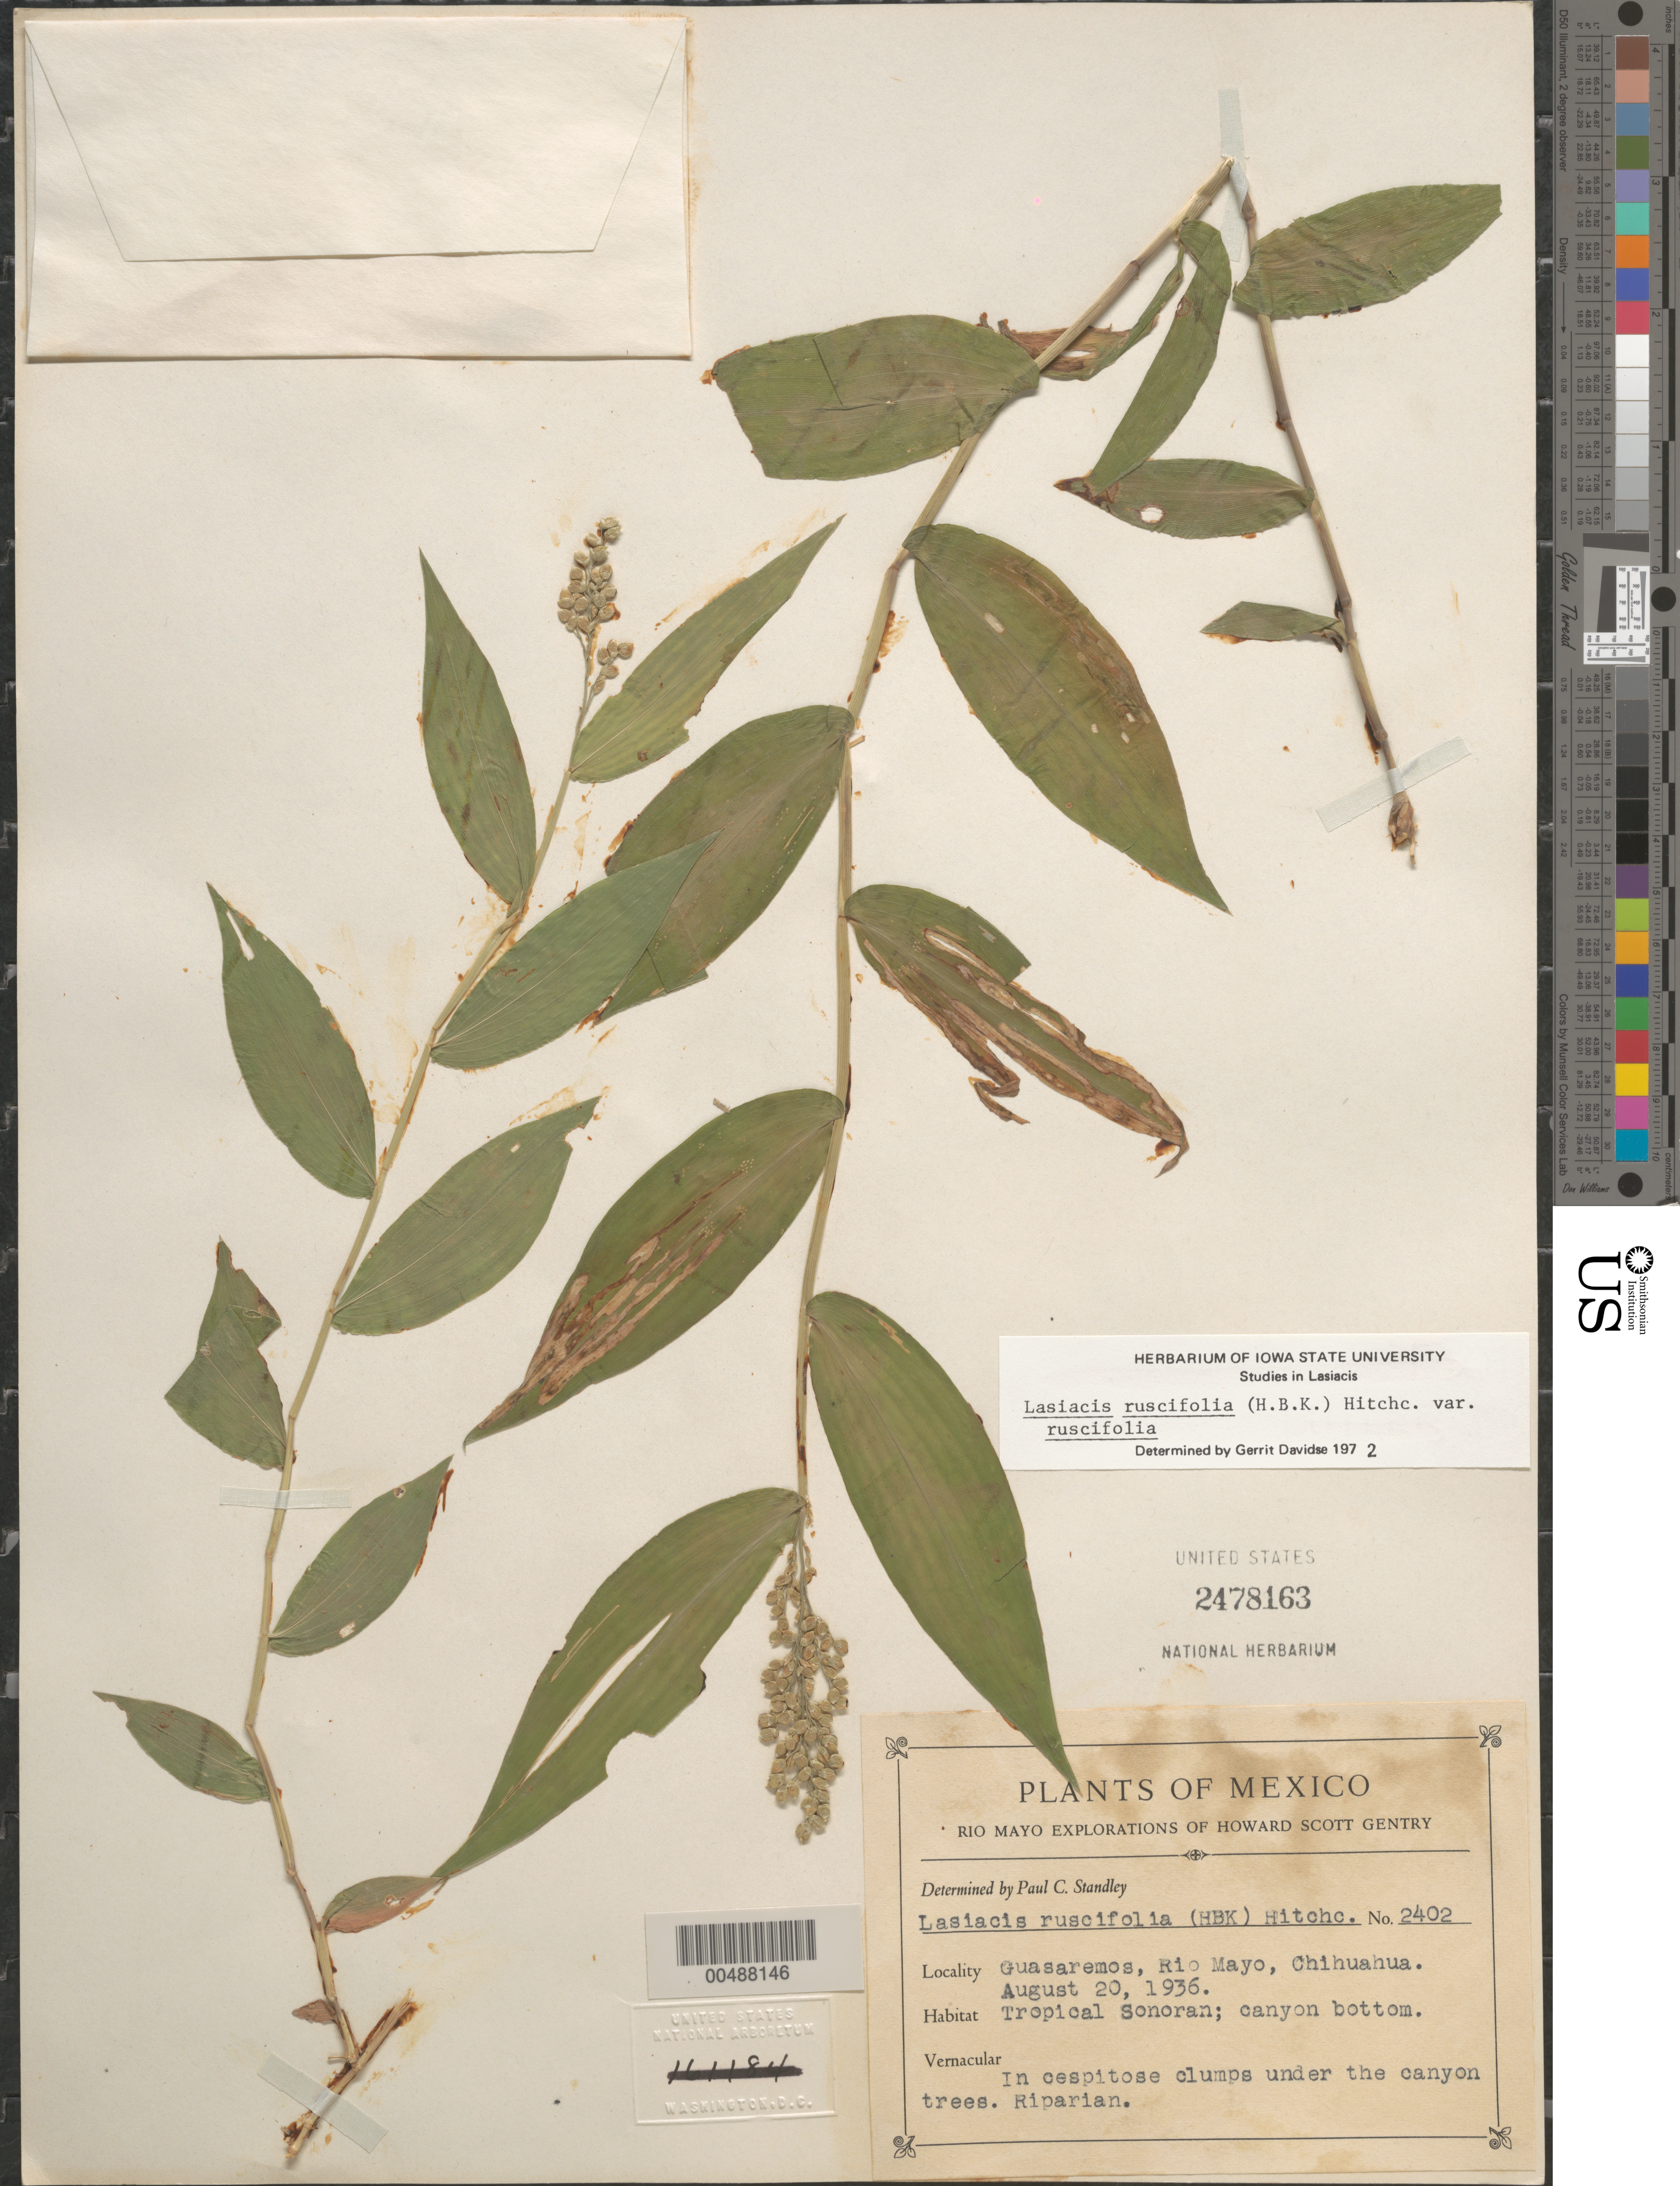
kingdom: Plantae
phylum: Tracheophyta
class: Liliopsida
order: Poales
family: Poaceae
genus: Lasiacis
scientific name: Lasiacis ruscifolia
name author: (Kunth) Hitchc.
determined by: Davidse, Gerrit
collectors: H. S. Gentry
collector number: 2402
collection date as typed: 20 Aug 1936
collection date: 1936-08-20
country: Mexico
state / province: Chihuahua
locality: Guasaremos, Rio Mayo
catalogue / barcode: US 2478163